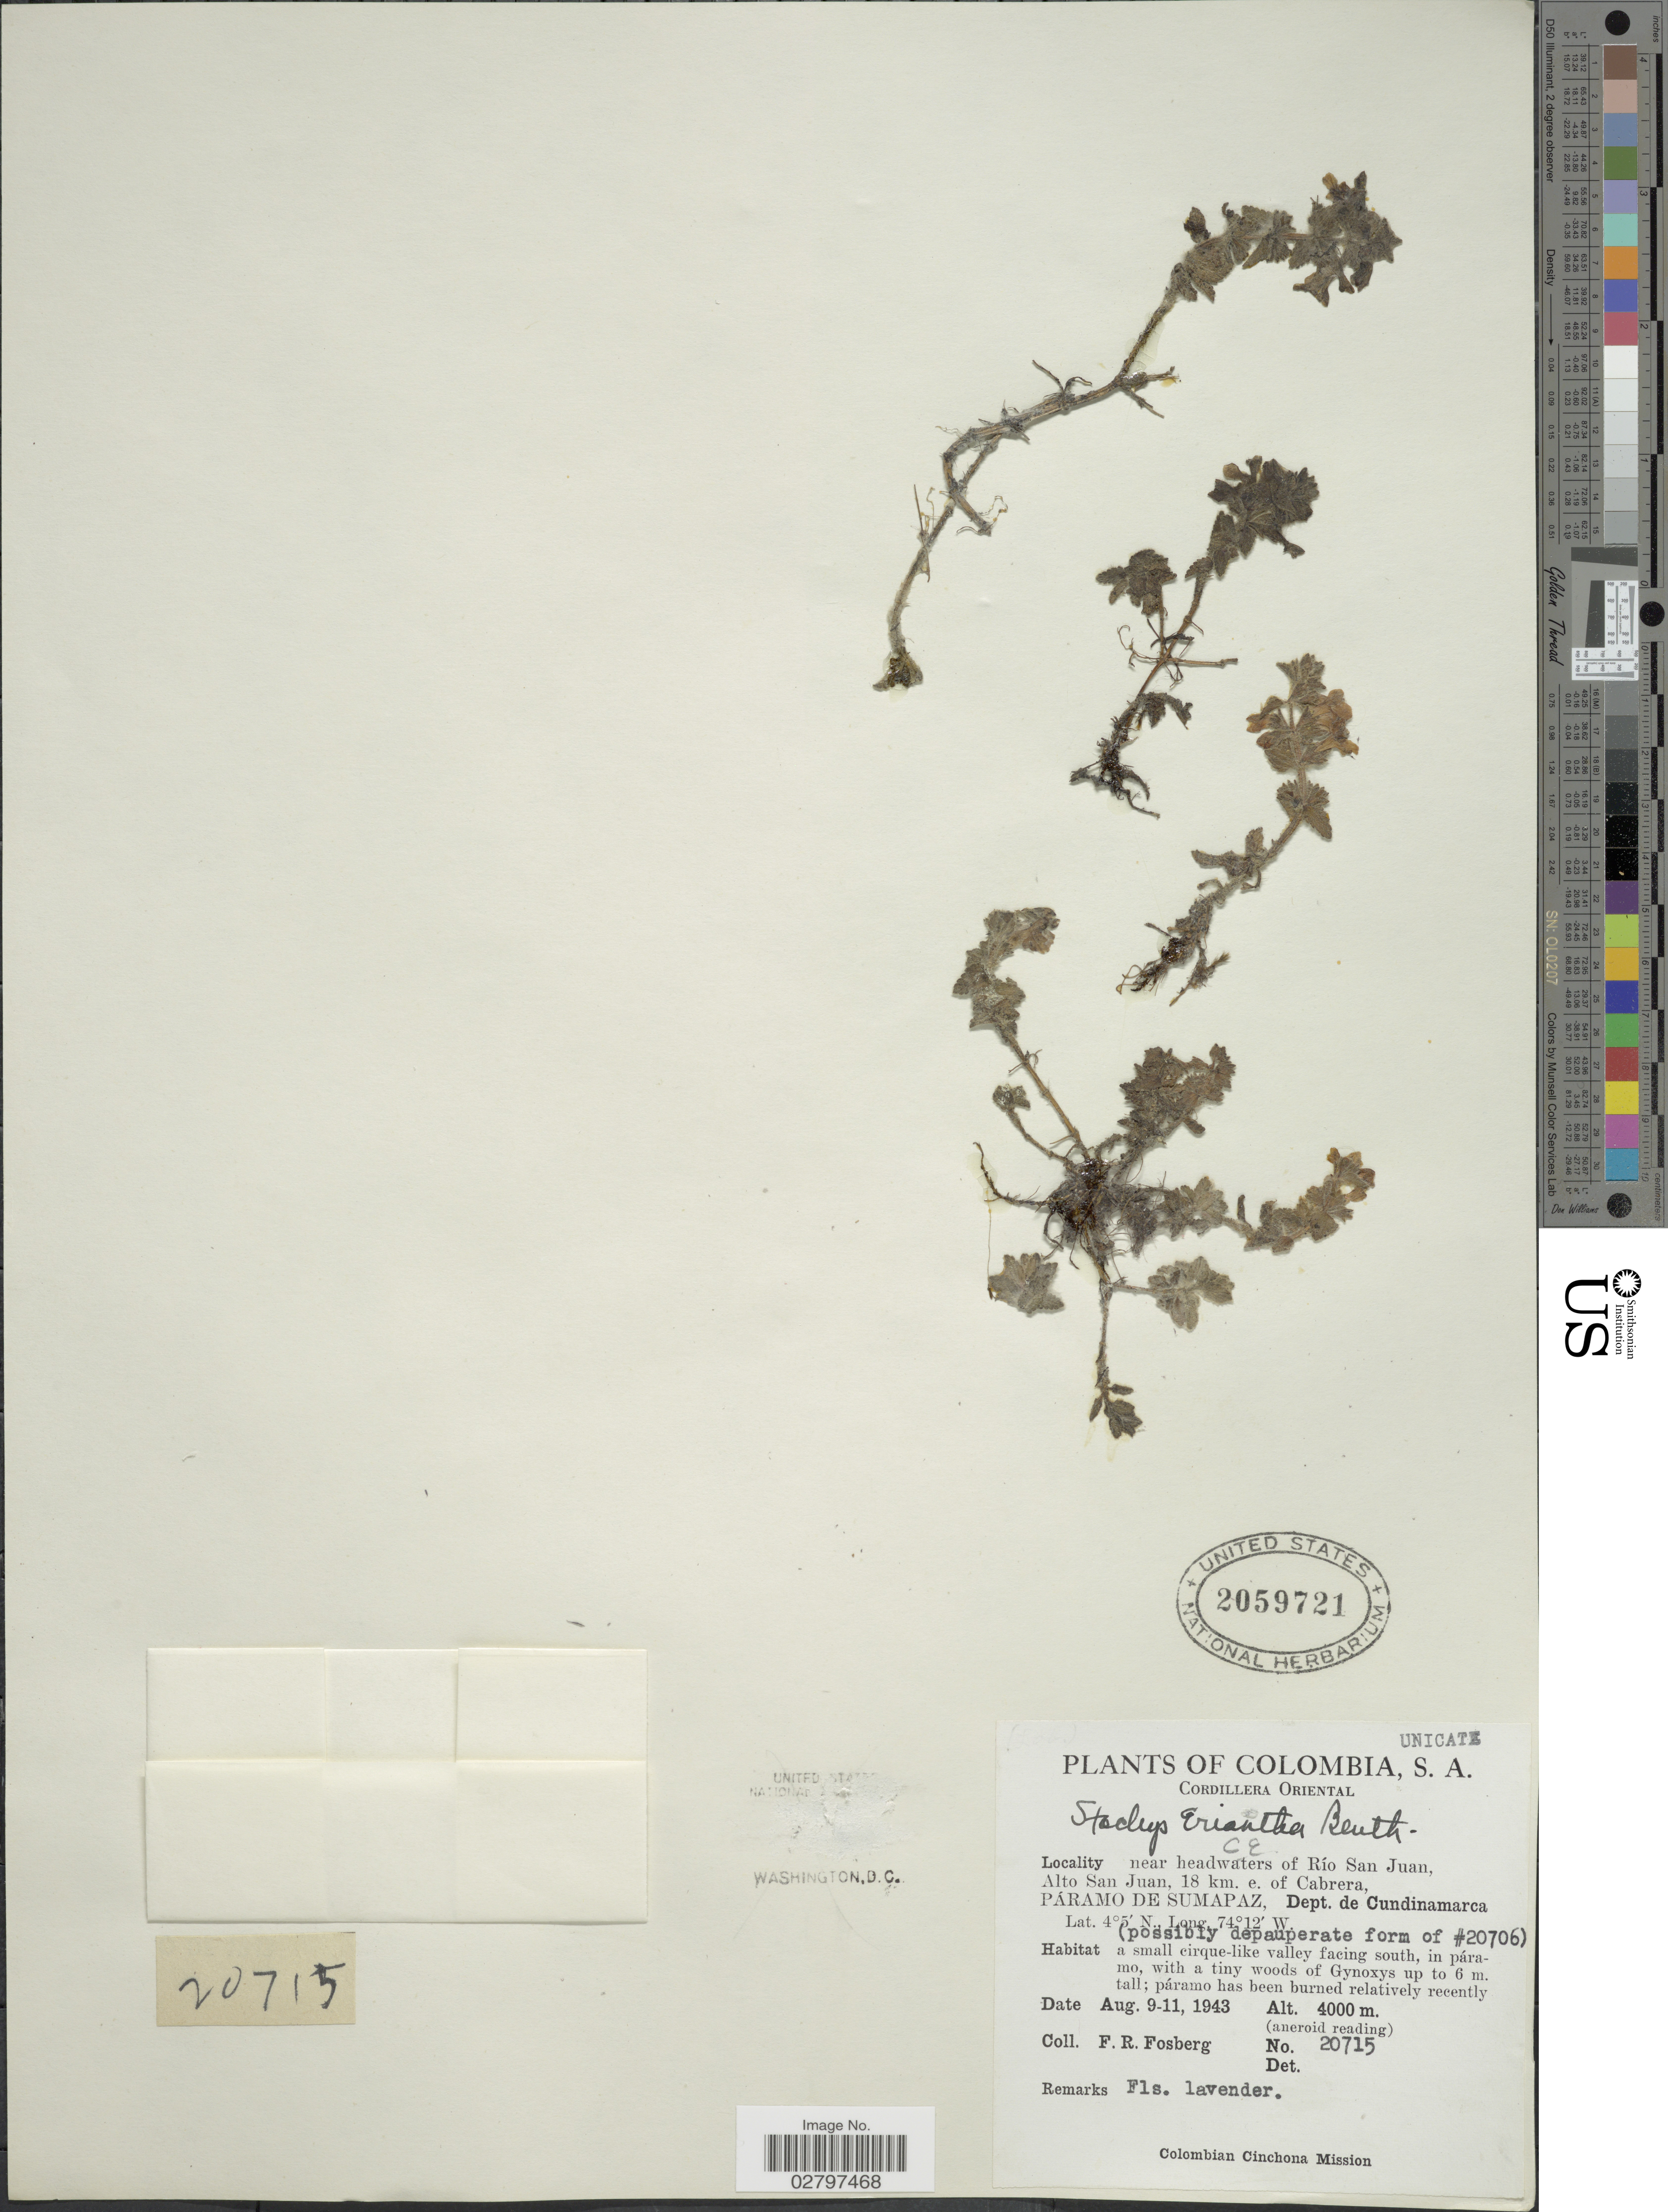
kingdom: Plantae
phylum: Tracheophyta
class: Magnoliopsida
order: Lamiales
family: Lamiaceae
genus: Stachys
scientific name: Stachys eriantha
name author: Benth.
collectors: F. R. Fosberg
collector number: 20715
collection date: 1943-08-09/1943-08-11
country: Colombia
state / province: Cundinamarca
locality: Cordillera Oriental, near headwaters of Río San Juan, Alto San Juan, 18 km. e. of Cabrera, Páramo de Sumapaz, Dept. de Cundinamarca.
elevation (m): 4000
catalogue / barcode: US 2059721